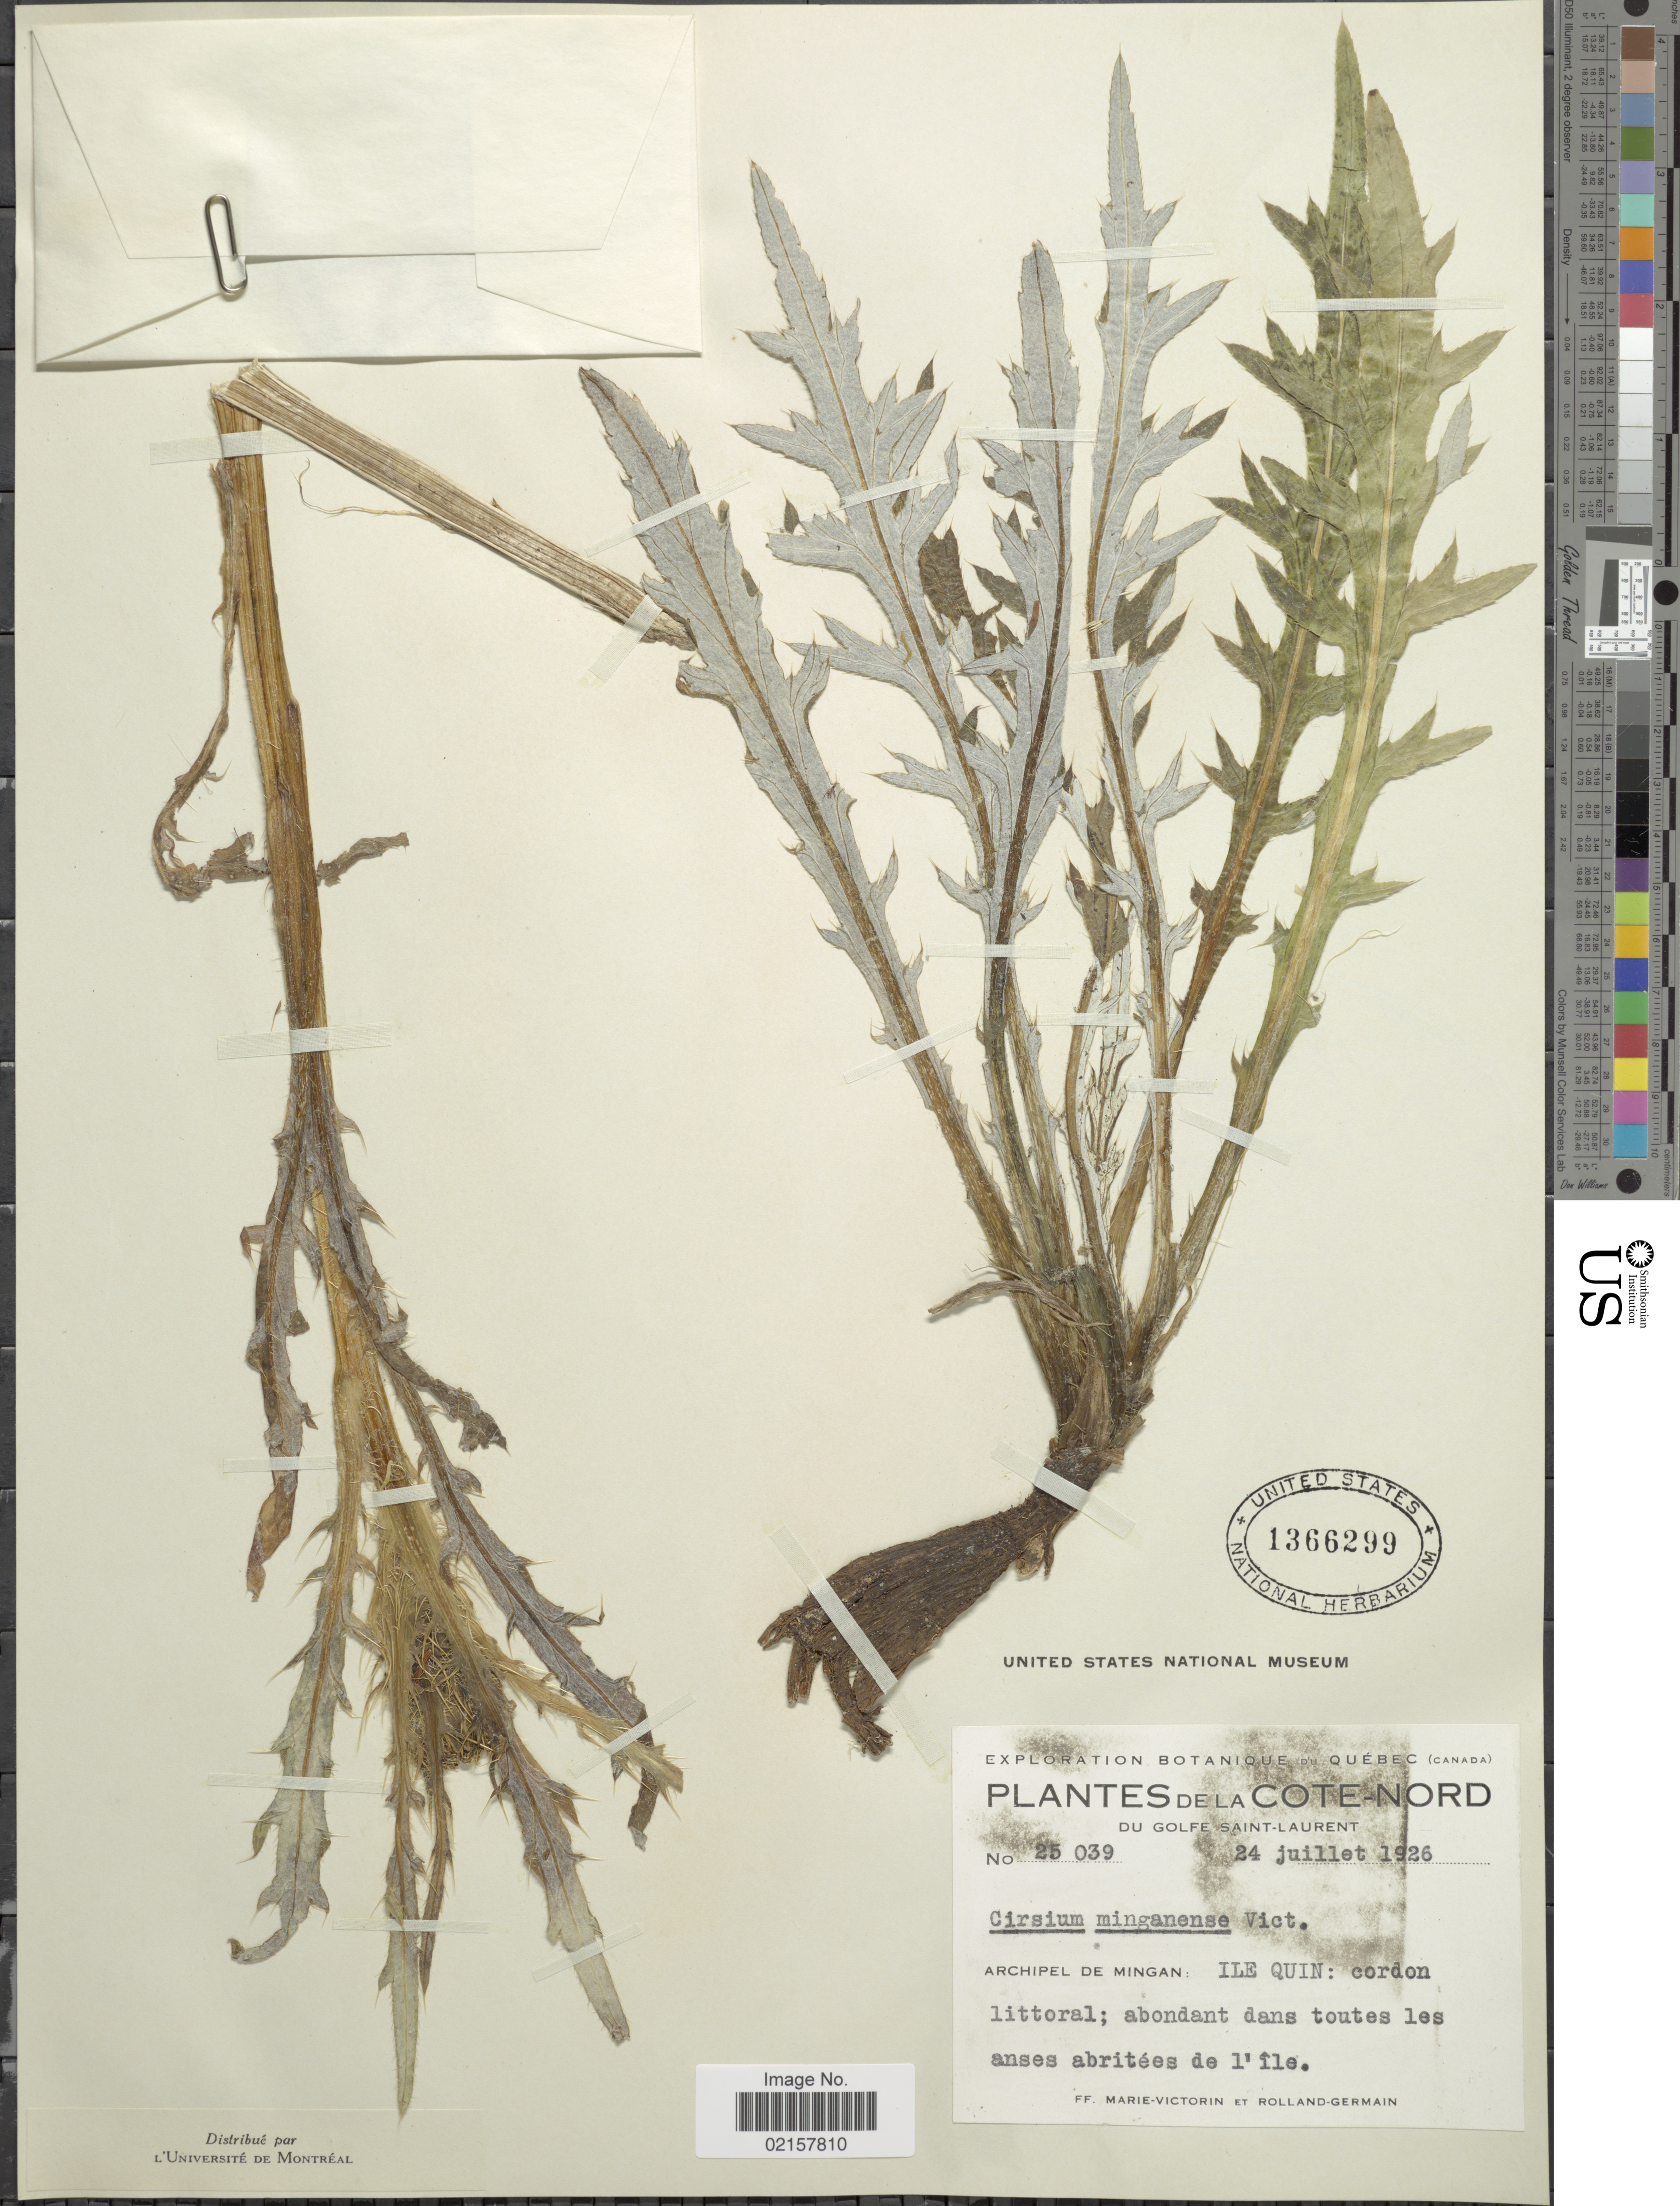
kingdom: Plantae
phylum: Tracheophyta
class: Magnoliopsida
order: Asterales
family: Asteraceae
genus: Cirsium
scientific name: Cirsium scariosum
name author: Nutt.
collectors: F. Marie-Victorin & Rolland-Germain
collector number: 25039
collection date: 1926-07-24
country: Canada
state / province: Quebec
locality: De la Cote-Nord, du golfe Saint-Laurent, Archipel de Mingan: Ile Quin: cordon littoral; abondant dans toutes les anses abritees de l'ile.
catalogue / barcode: US 1366299